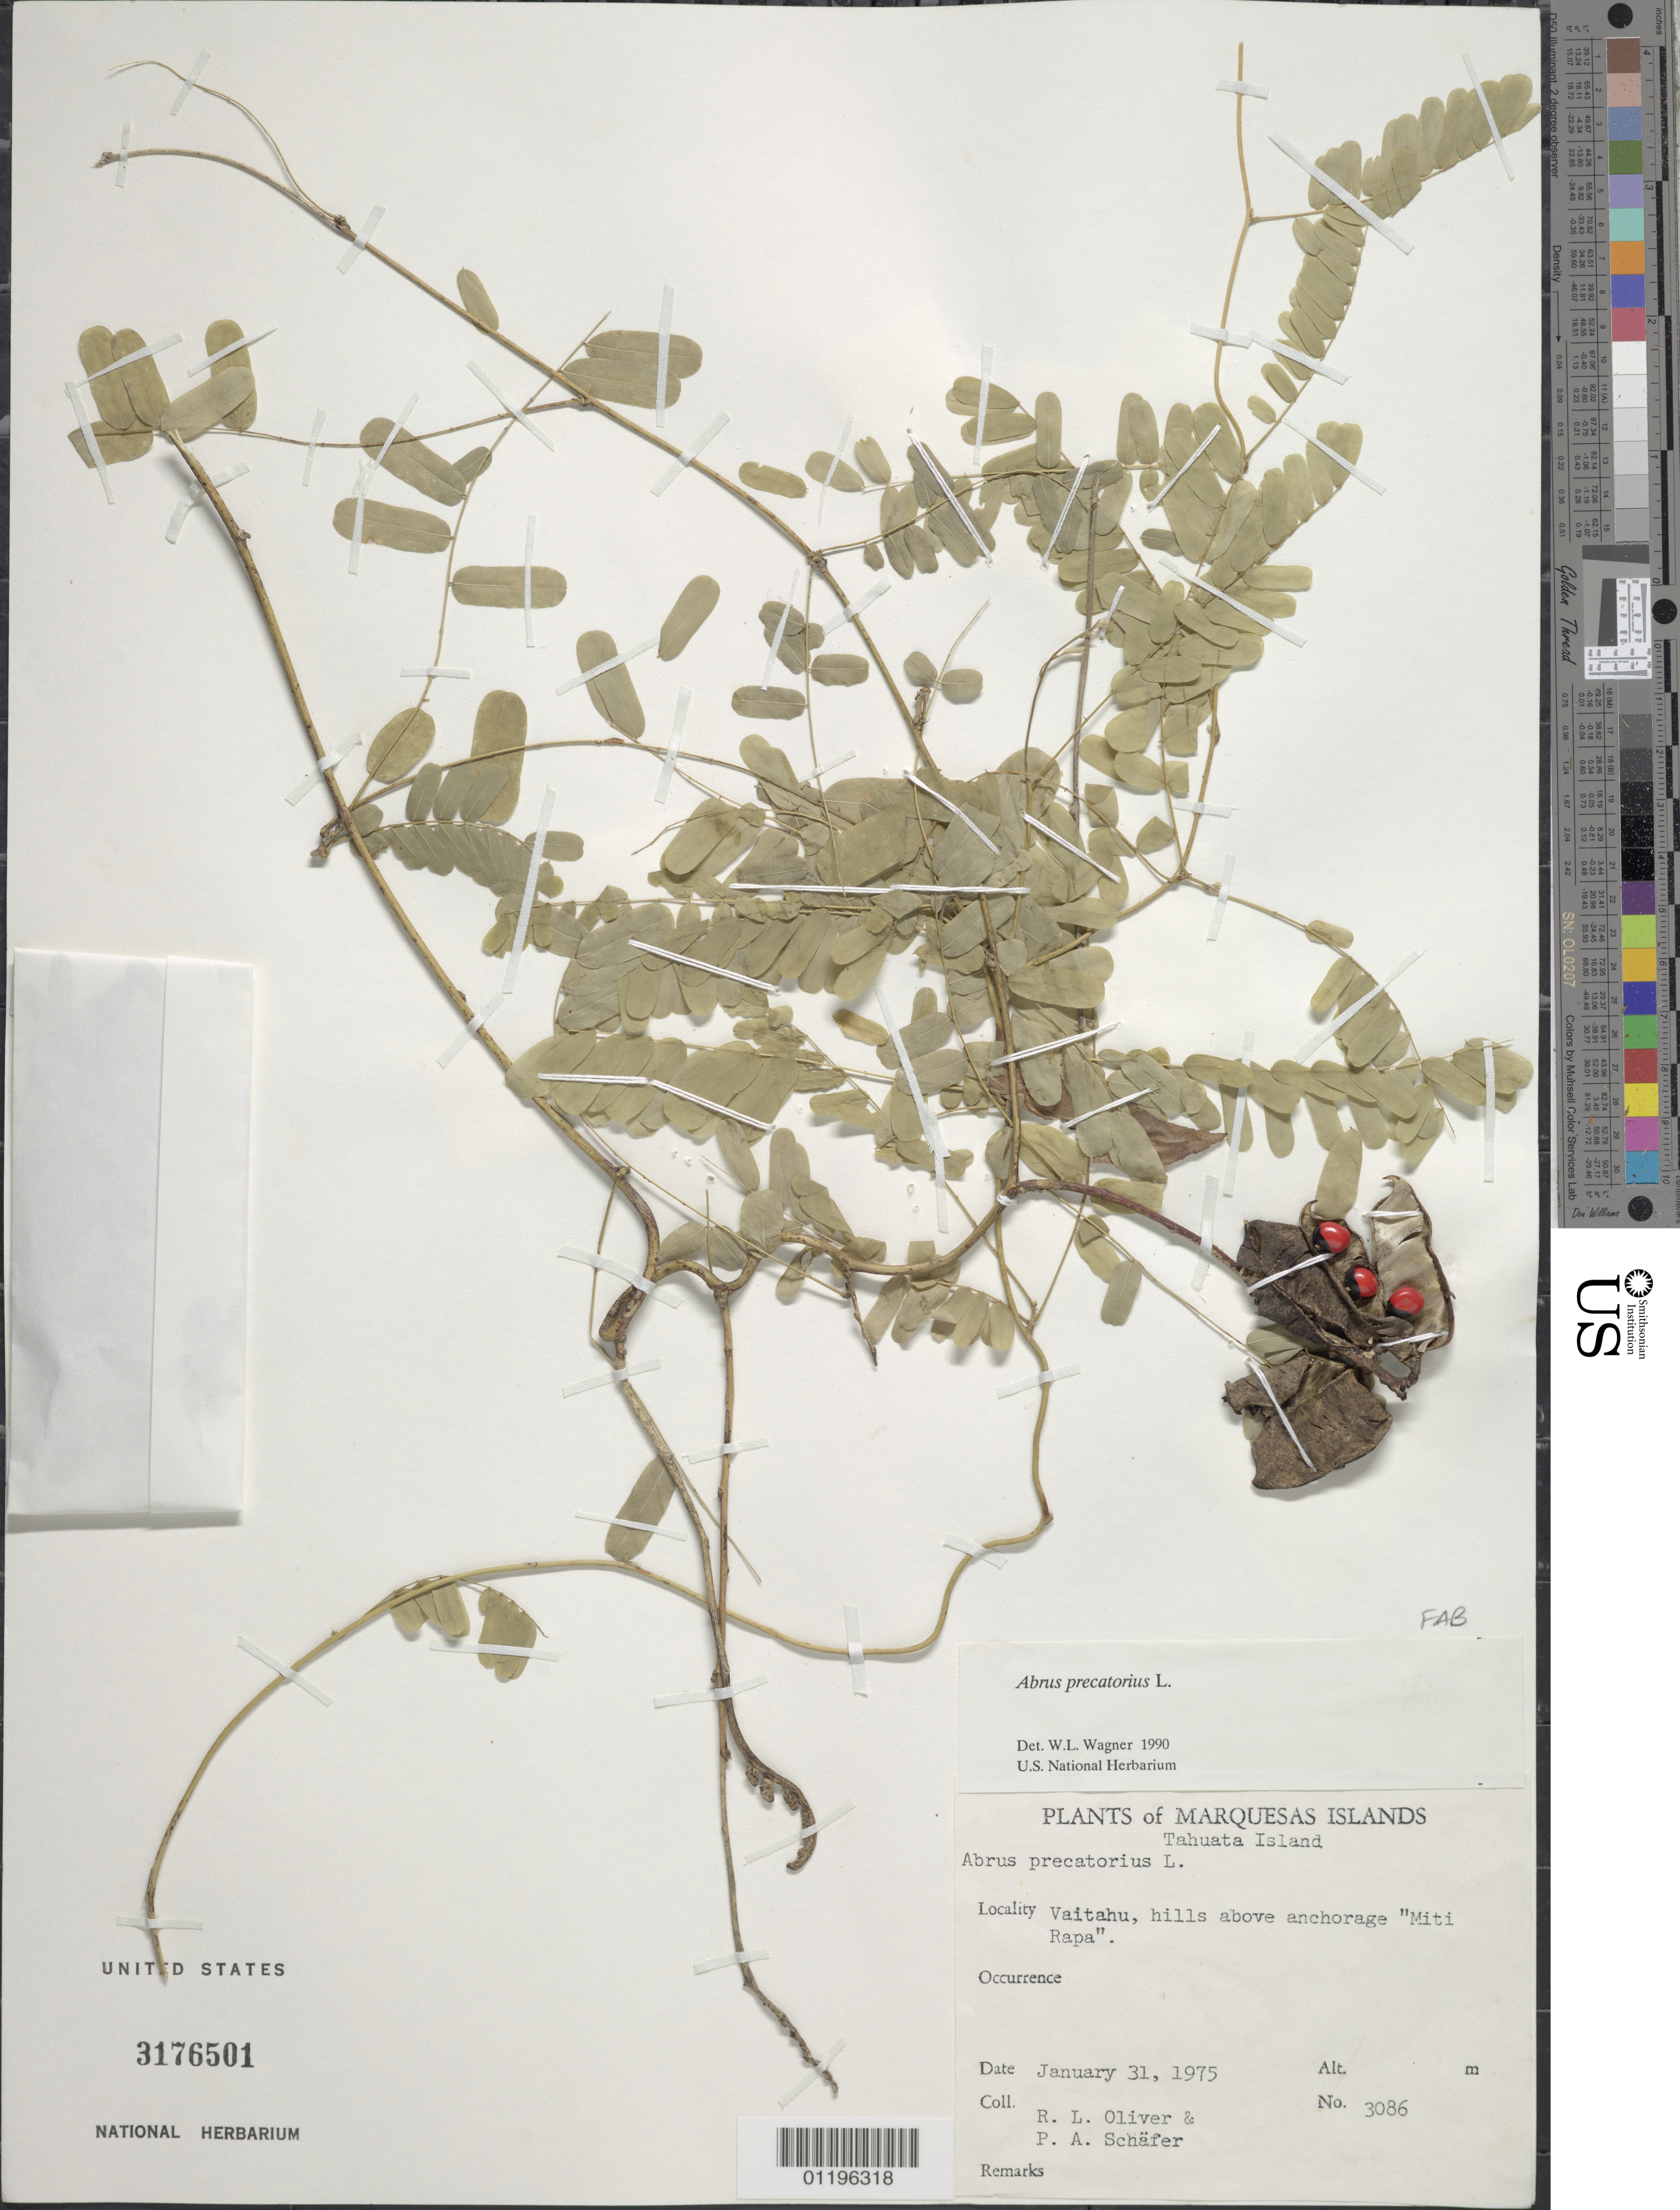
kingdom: Plantae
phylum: Tracheophyta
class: Magnoliopsida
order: Fabales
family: Fabaceae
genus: Abrus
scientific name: Abrus precatorius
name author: L.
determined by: Wagner, W. L., (BOT), Smithsonian Institution - National Museum of Natural History (UNITED STATES)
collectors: R. L. Oliver & P. A. Schäfer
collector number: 3086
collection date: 1975-01-31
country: French Polynesia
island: Tahuata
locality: Vaitahu, hills above anchorage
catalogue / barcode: US 3176501